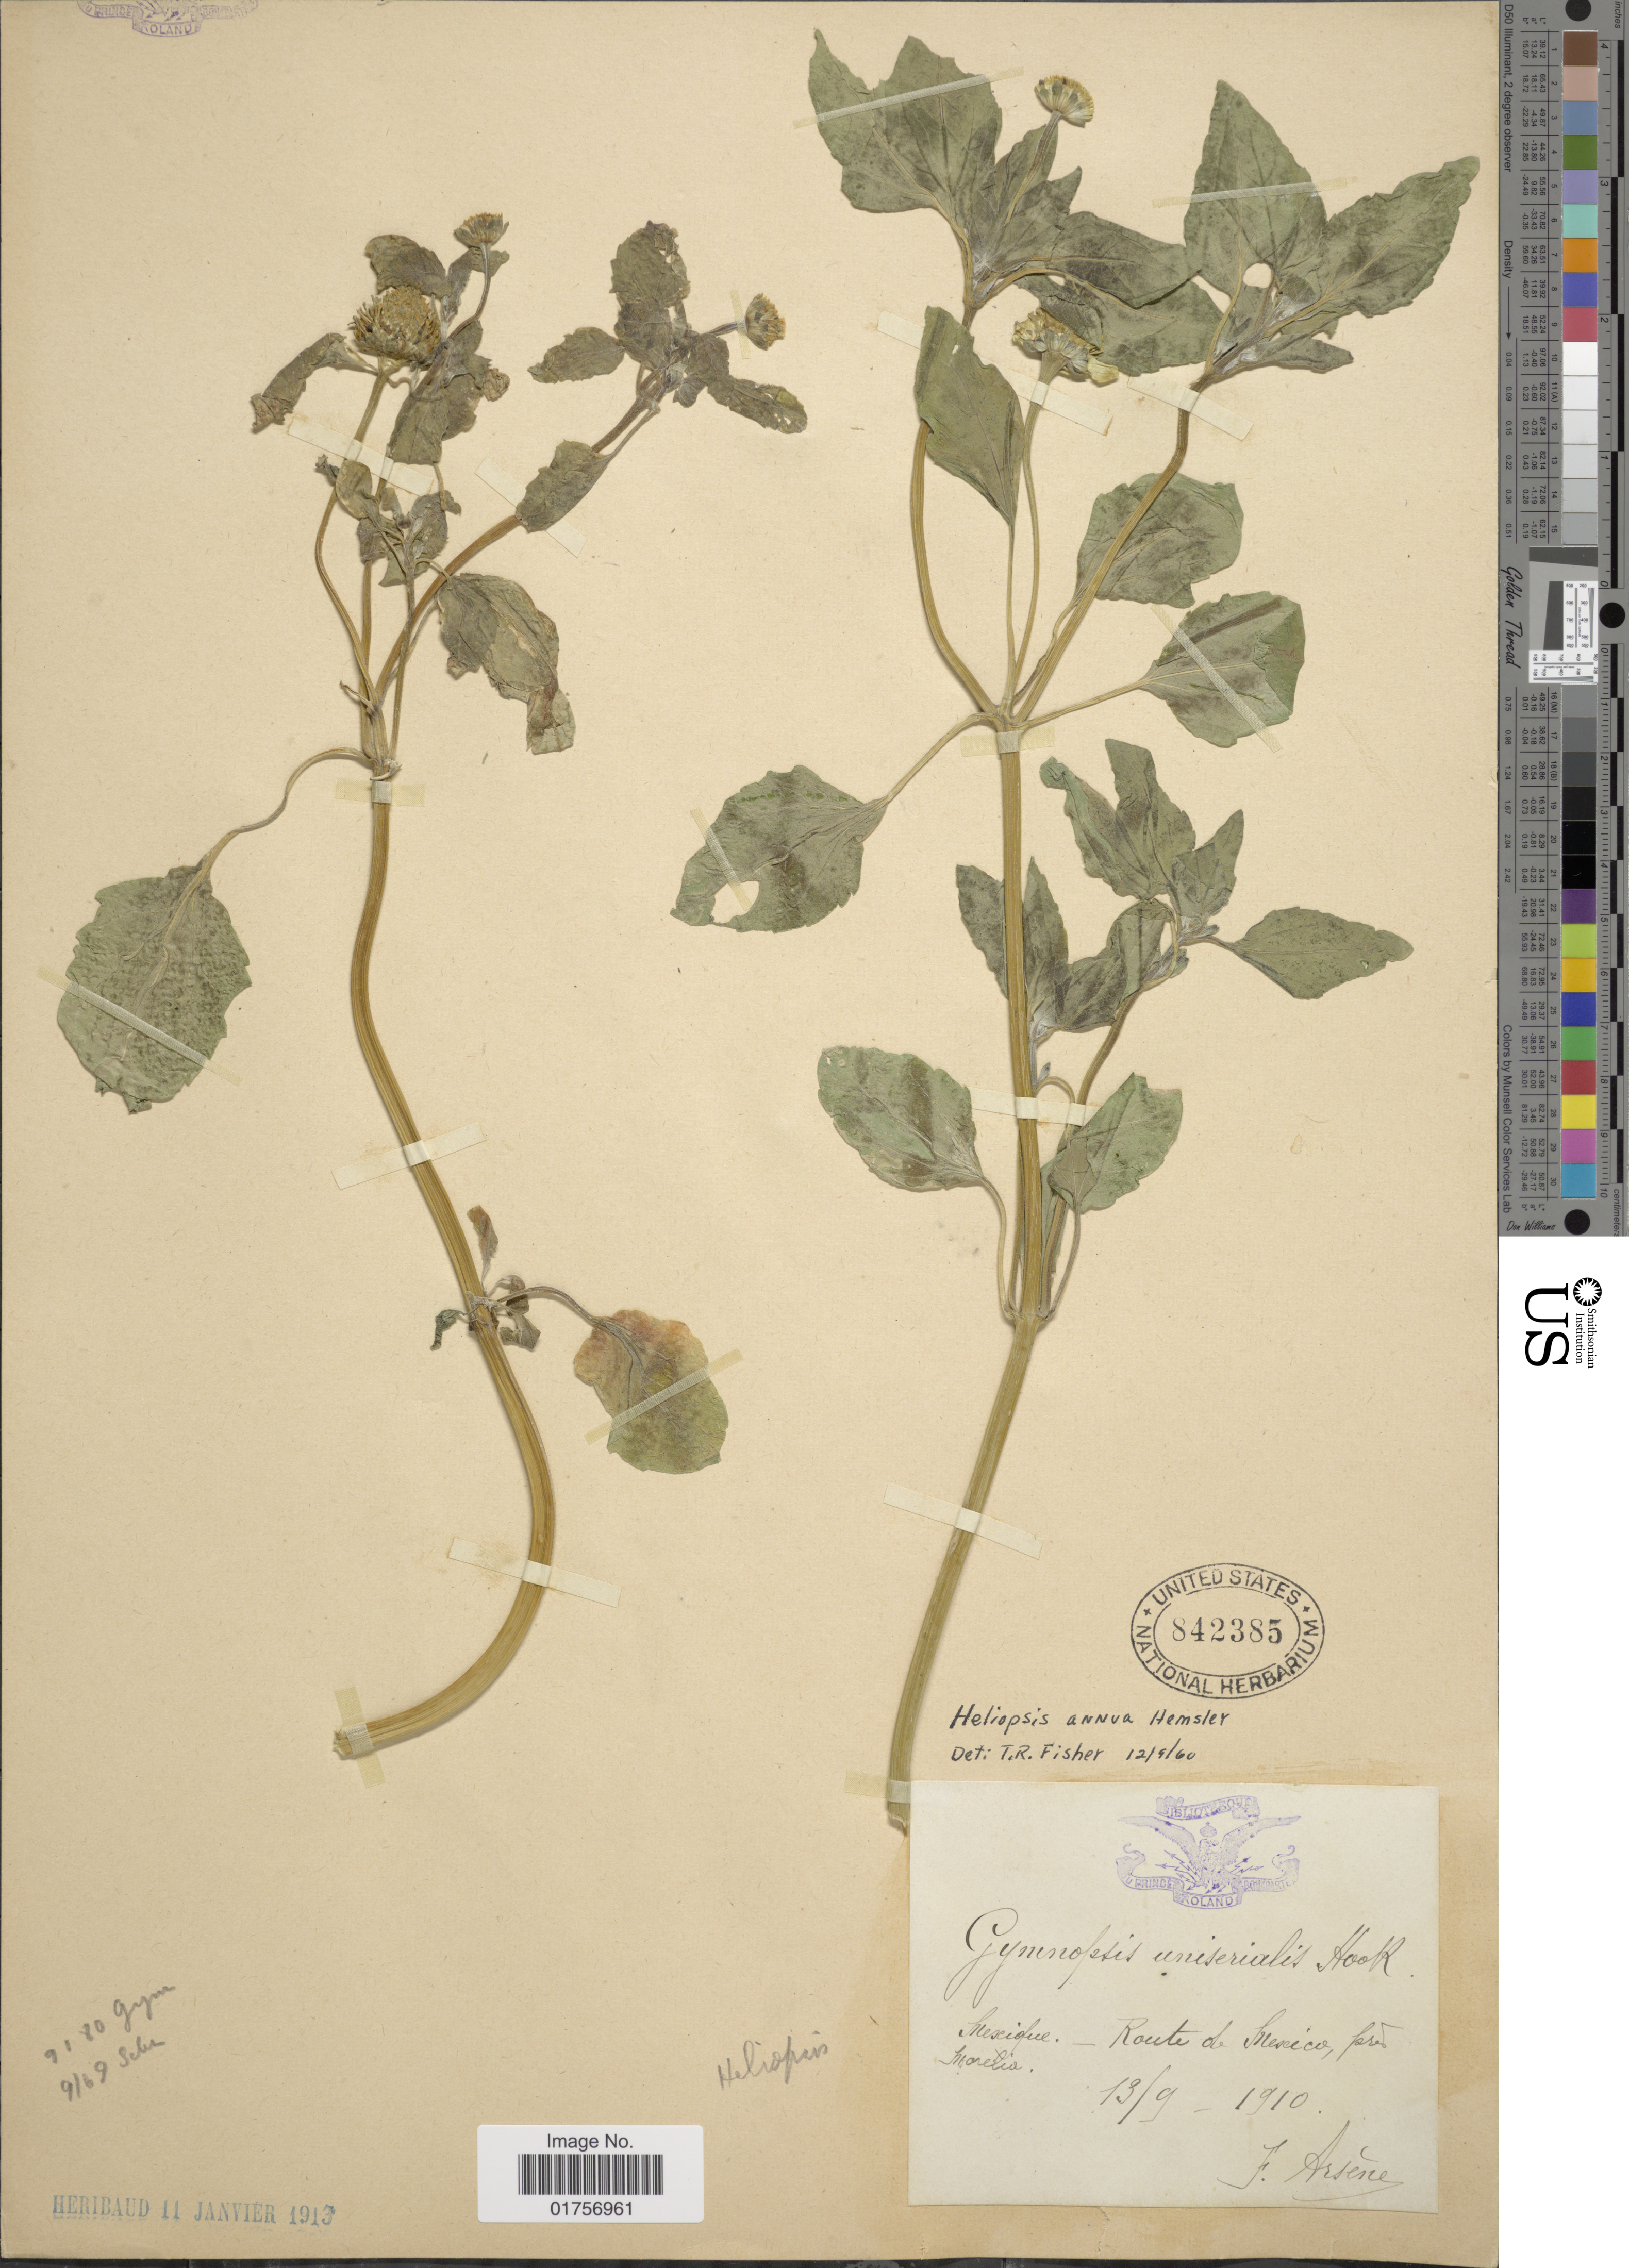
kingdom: Plantae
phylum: Tracheophyta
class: Magnoliopsida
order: Asterales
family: Asteraceae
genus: Heliopsis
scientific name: Heliopsis annua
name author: Hemsl.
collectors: F. Arsène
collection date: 1910-09-13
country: Mexico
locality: Mexique-Route de Mexico, pres Morelio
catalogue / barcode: US 842385